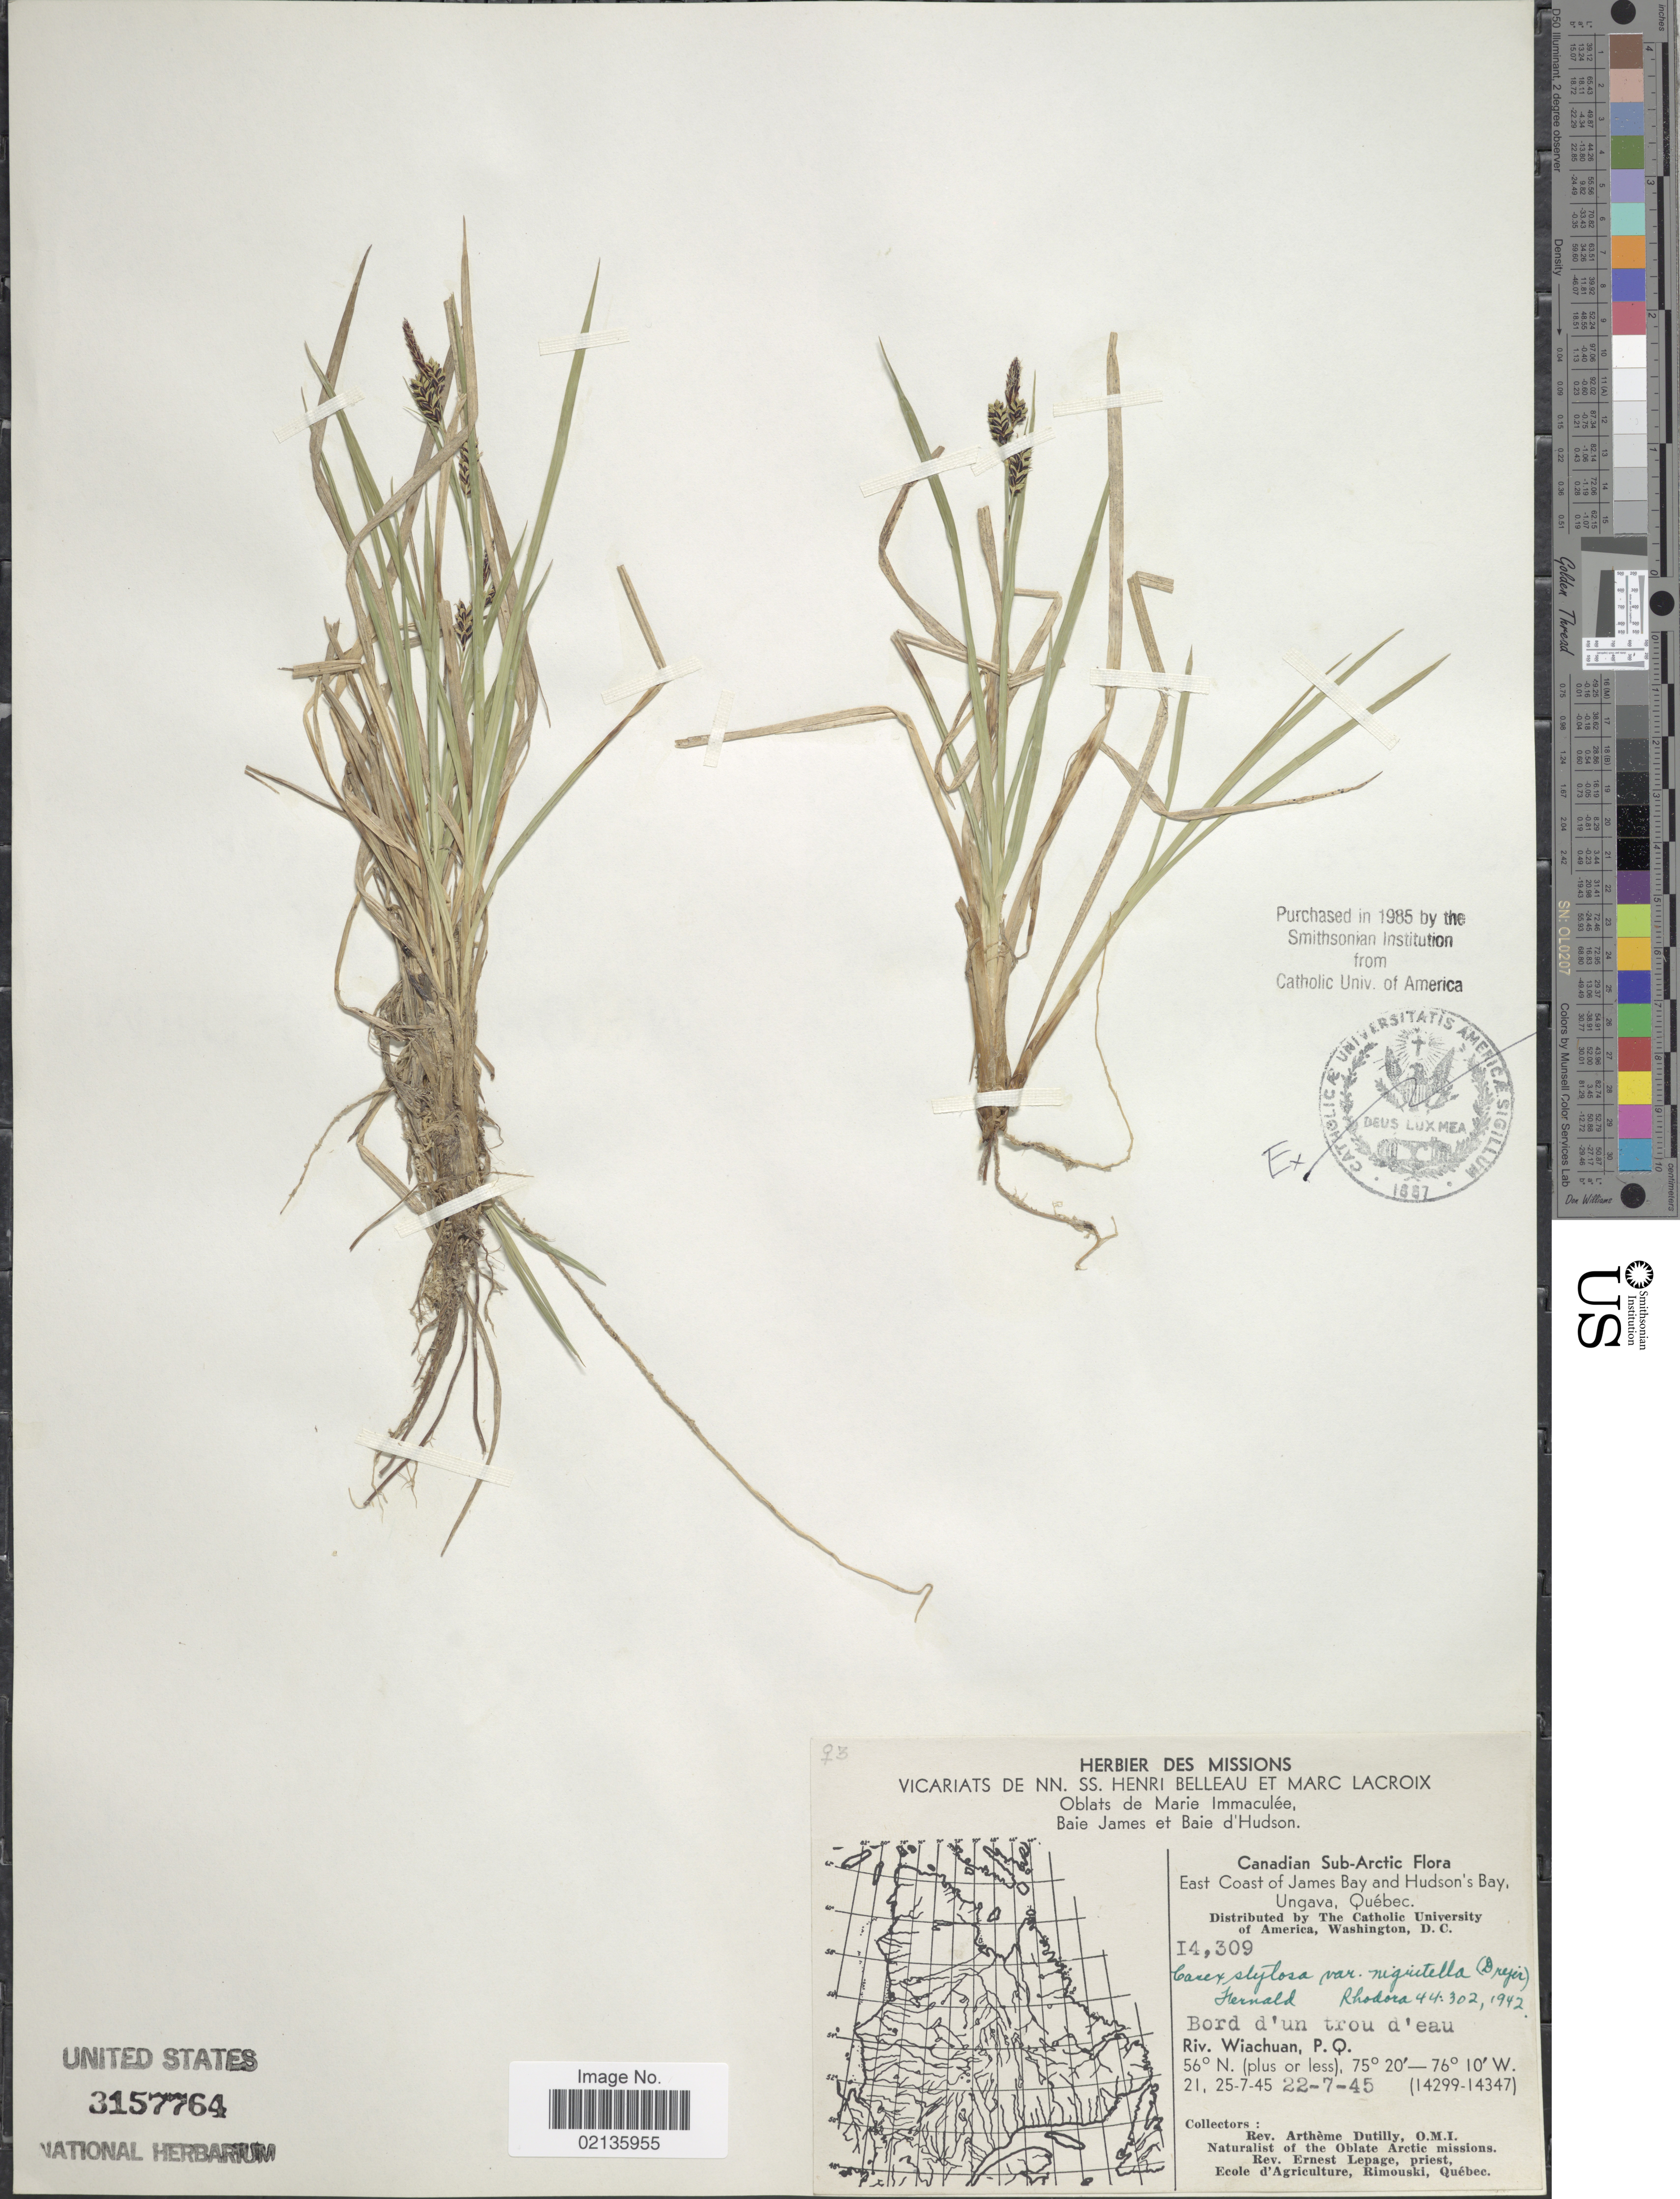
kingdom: Plantae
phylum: Tracheophyta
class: Liliopsida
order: Poales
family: Cyperaceae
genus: Carex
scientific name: Carex stylosa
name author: C.A. Mey.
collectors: A. Dutilly & E. Lepage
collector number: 14309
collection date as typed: Transcribed d/m/y: 22/7/45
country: Canada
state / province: Quebec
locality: Canadian Sub-Arctic, East Coast of James Bay and Hudson's Bay, Ungava, Bord d' un trou d' eau, Riv. Wiachuan, P.Q.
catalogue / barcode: US 3157764